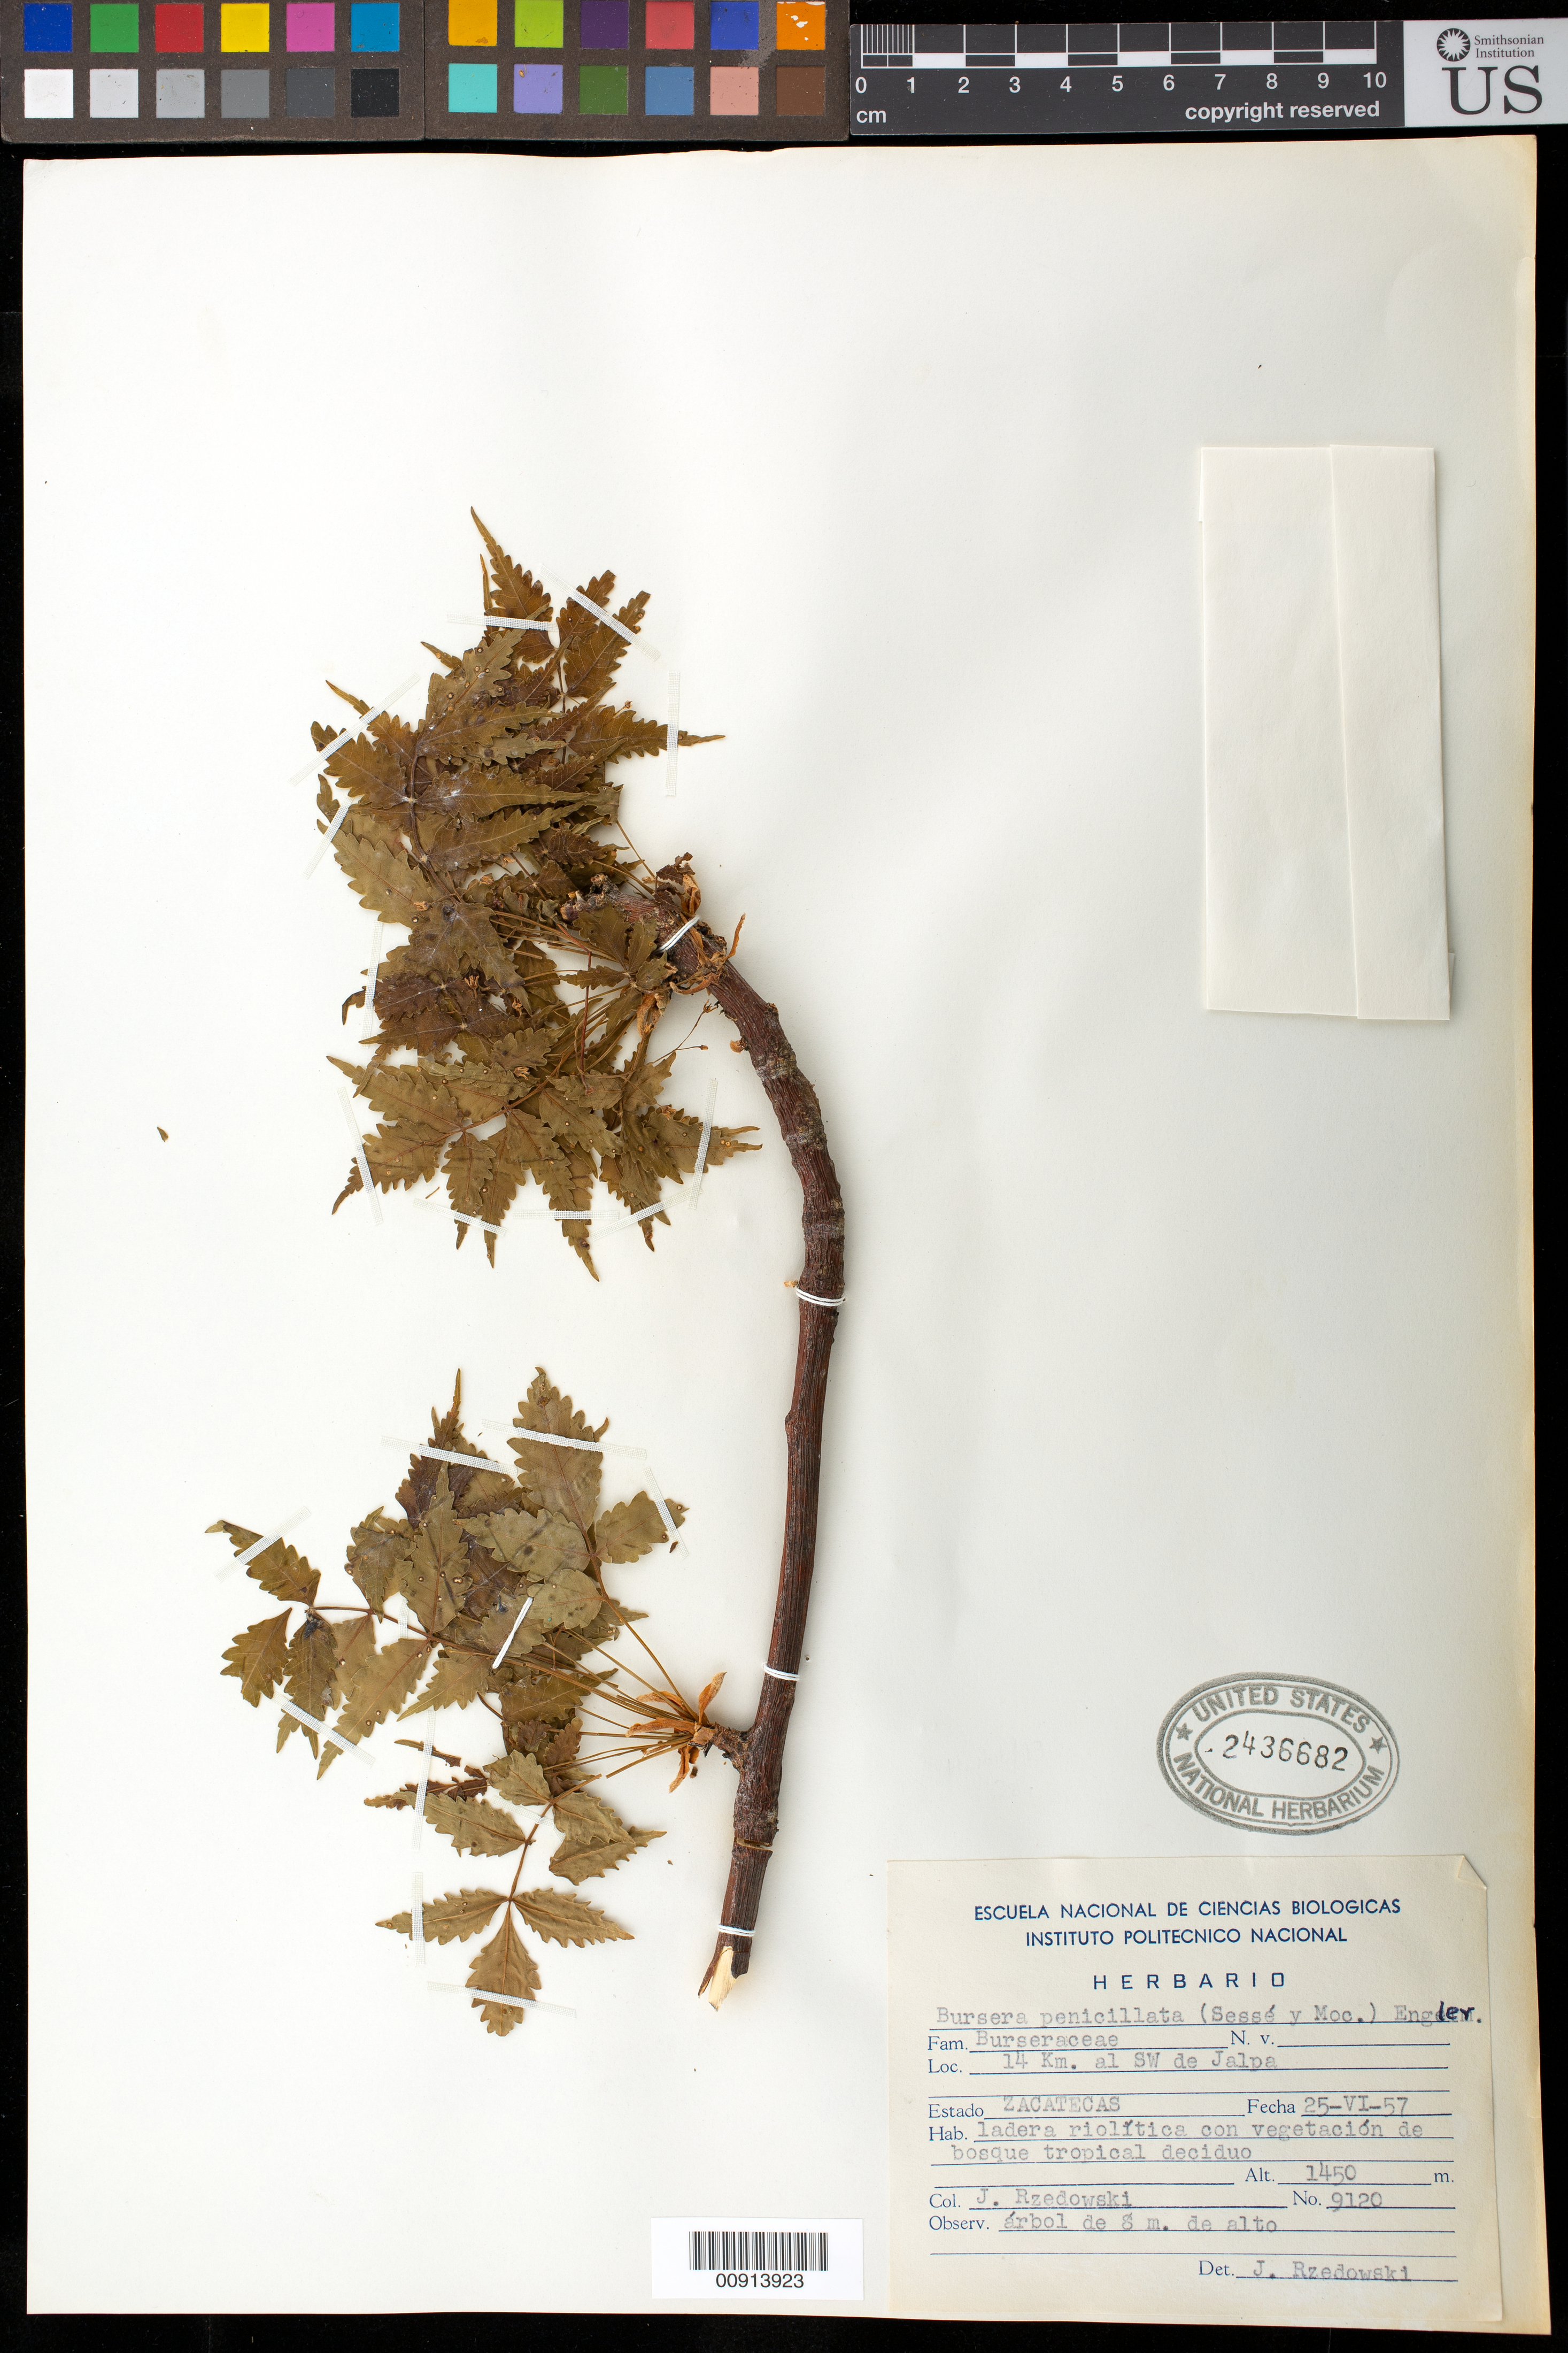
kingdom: Plantae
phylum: Tracheophyta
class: Magnoliopsida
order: Sapindales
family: Burseraceae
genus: Bursera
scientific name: Bursera penicillata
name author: (DC.) Engl.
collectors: J. Rzedowski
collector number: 9120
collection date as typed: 25 Jun 1957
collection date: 1957-06-25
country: Mexico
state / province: Zacatecas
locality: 14 km. al SW de Jalpa. Estado Zacatecas.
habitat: Ladera riolítica con vegetación de bosque tropical deciduo.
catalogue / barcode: US 2436682